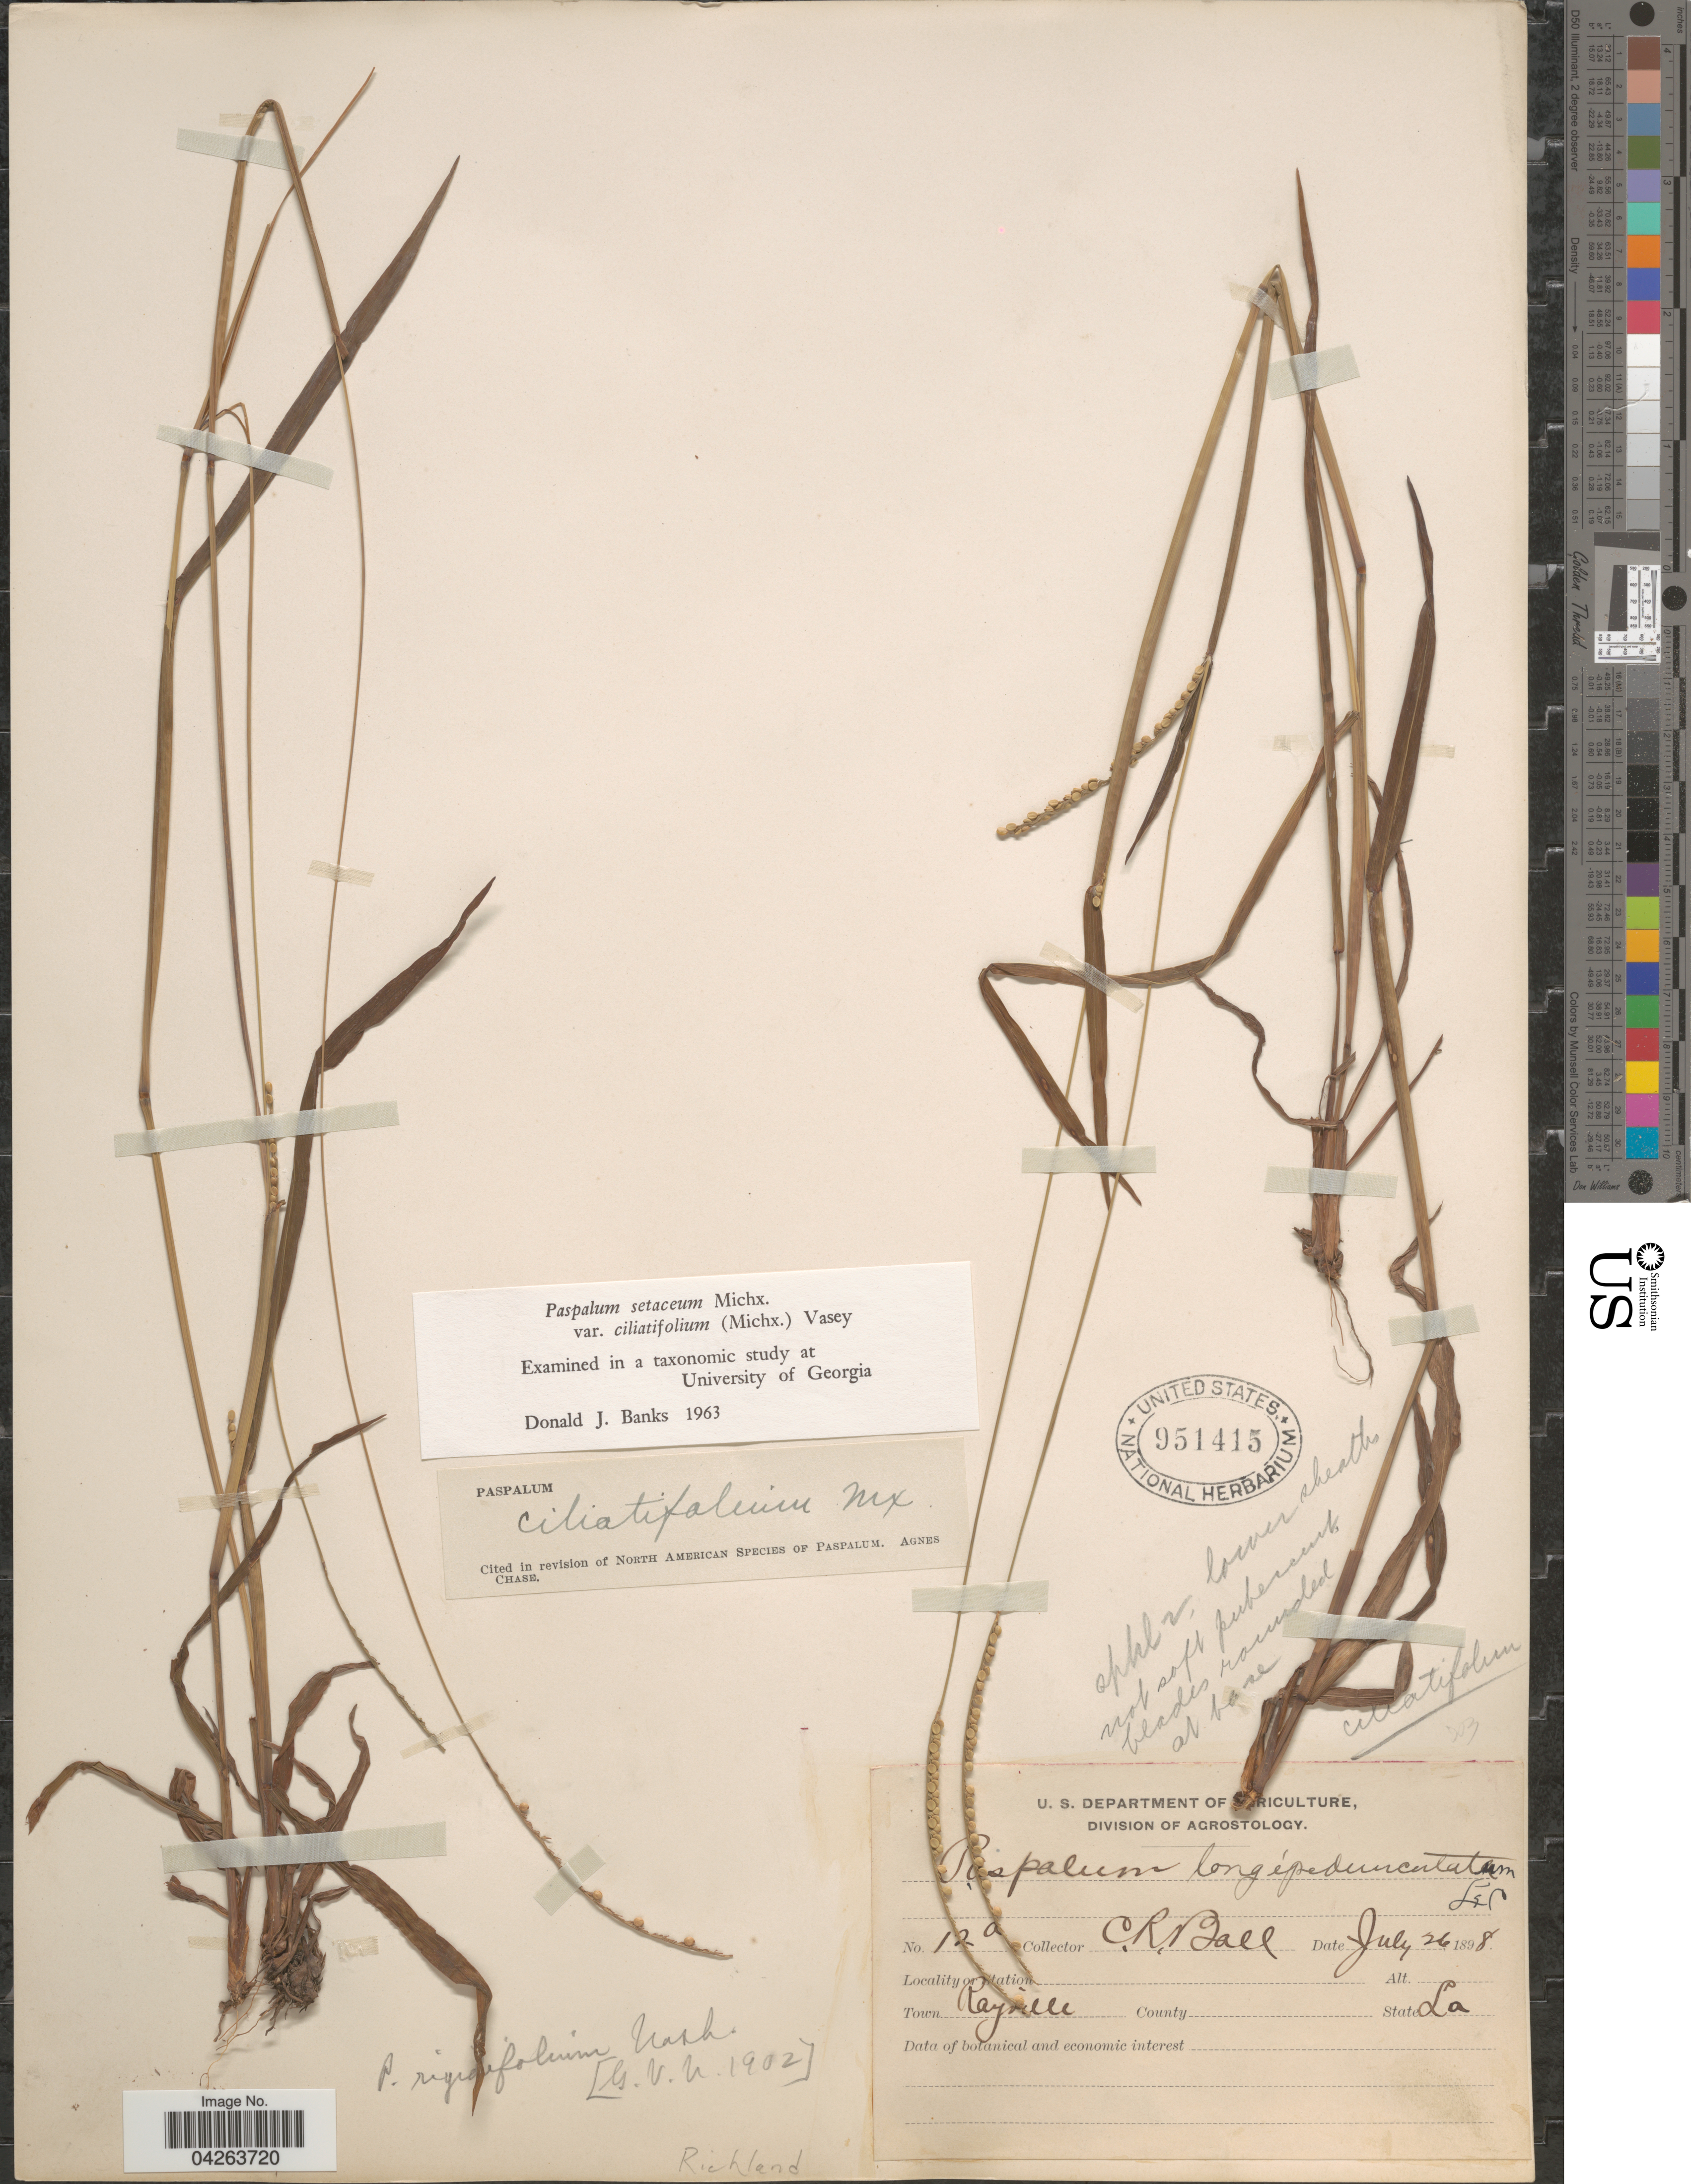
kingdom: Plantae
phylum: Tracheophyta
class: Liliopsida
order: Poales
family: Poaceae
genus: Paspalum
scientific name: Paspalum setaceum var. ciliatifolium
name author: (Michx.) Vasey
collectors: C. R. Ball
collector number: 12a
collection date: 1898-07-26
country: United States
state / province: Louisiana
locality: Town Rayville. Richland.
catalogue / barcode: US 951415